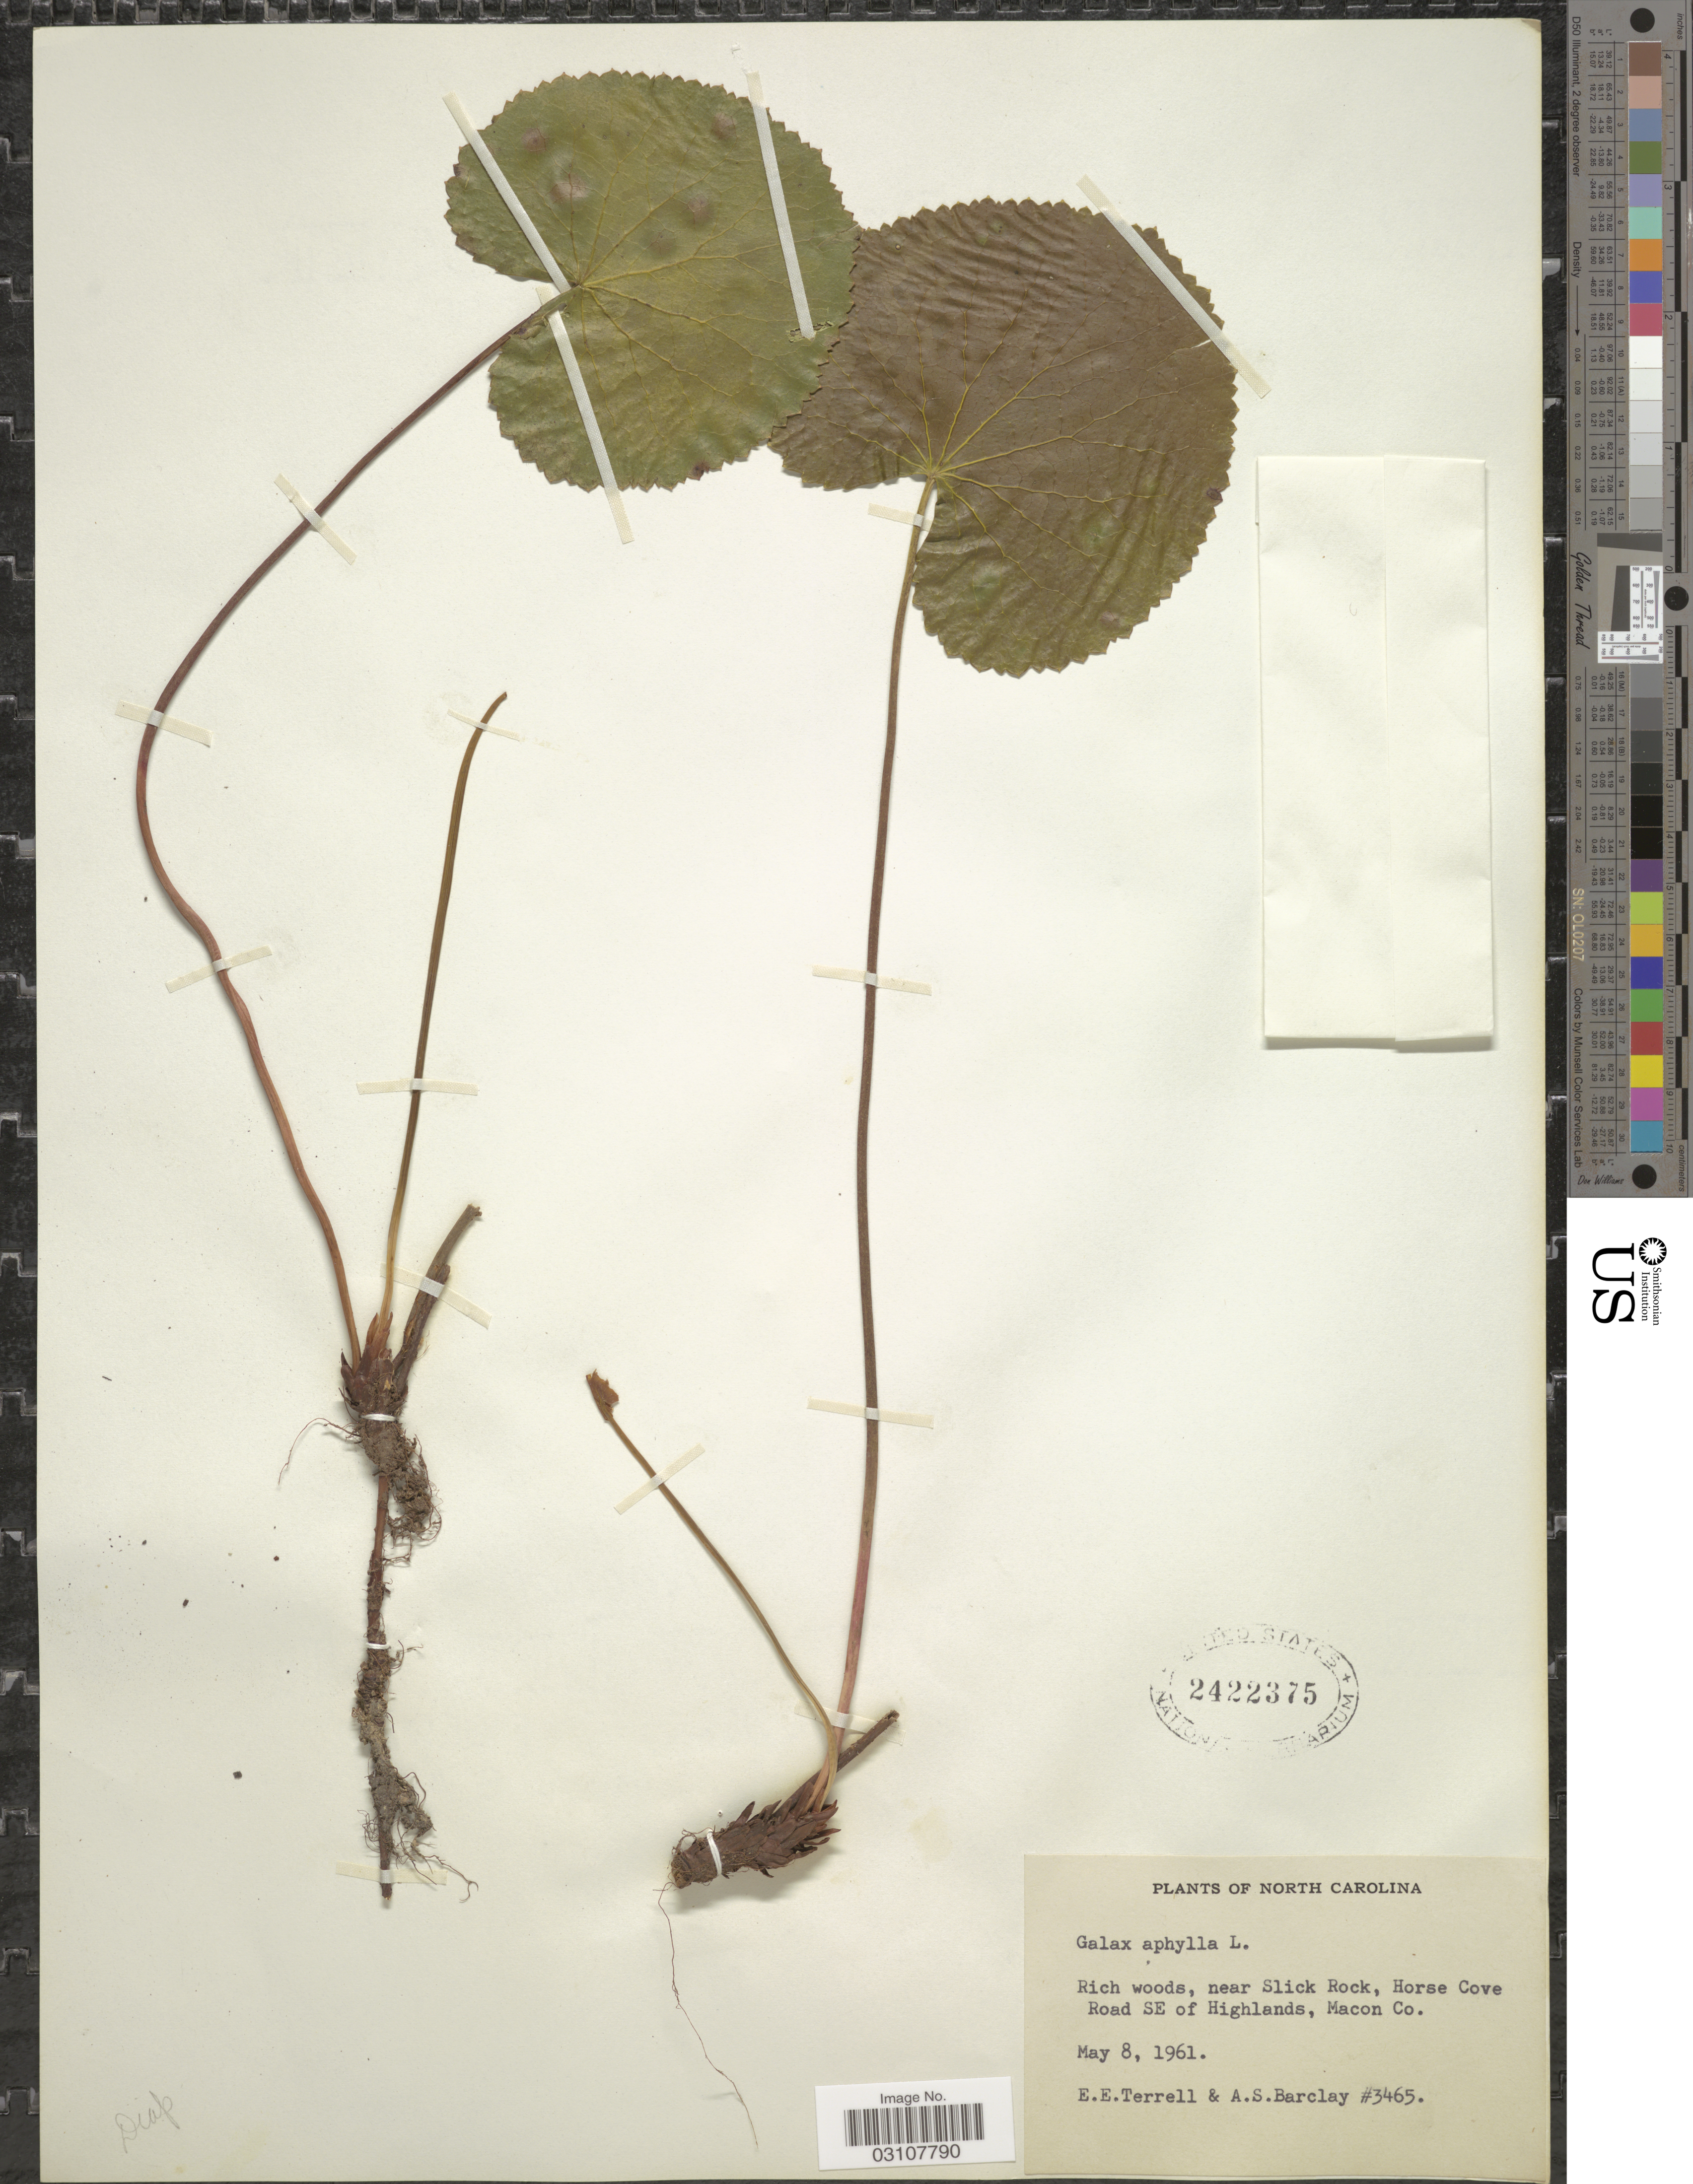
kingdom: Plantae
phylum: Tracheophyta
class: Magnoliopsida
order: Ericales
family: Diapensiaceae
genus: Galax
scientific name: Galax urceolata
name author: (Poir.) Brummitt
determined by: Gaynor, Michelle L., (FLAS), University of Florida (UNITED STATES)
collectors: E. E. Terrell & A. S. Barclay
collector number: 3465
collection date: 1961-05-08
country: United States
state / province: North Carolina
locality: Near Slick Rock, Horse Cove Road SE of Highlands, Macon Co.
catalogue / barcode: US 2422375